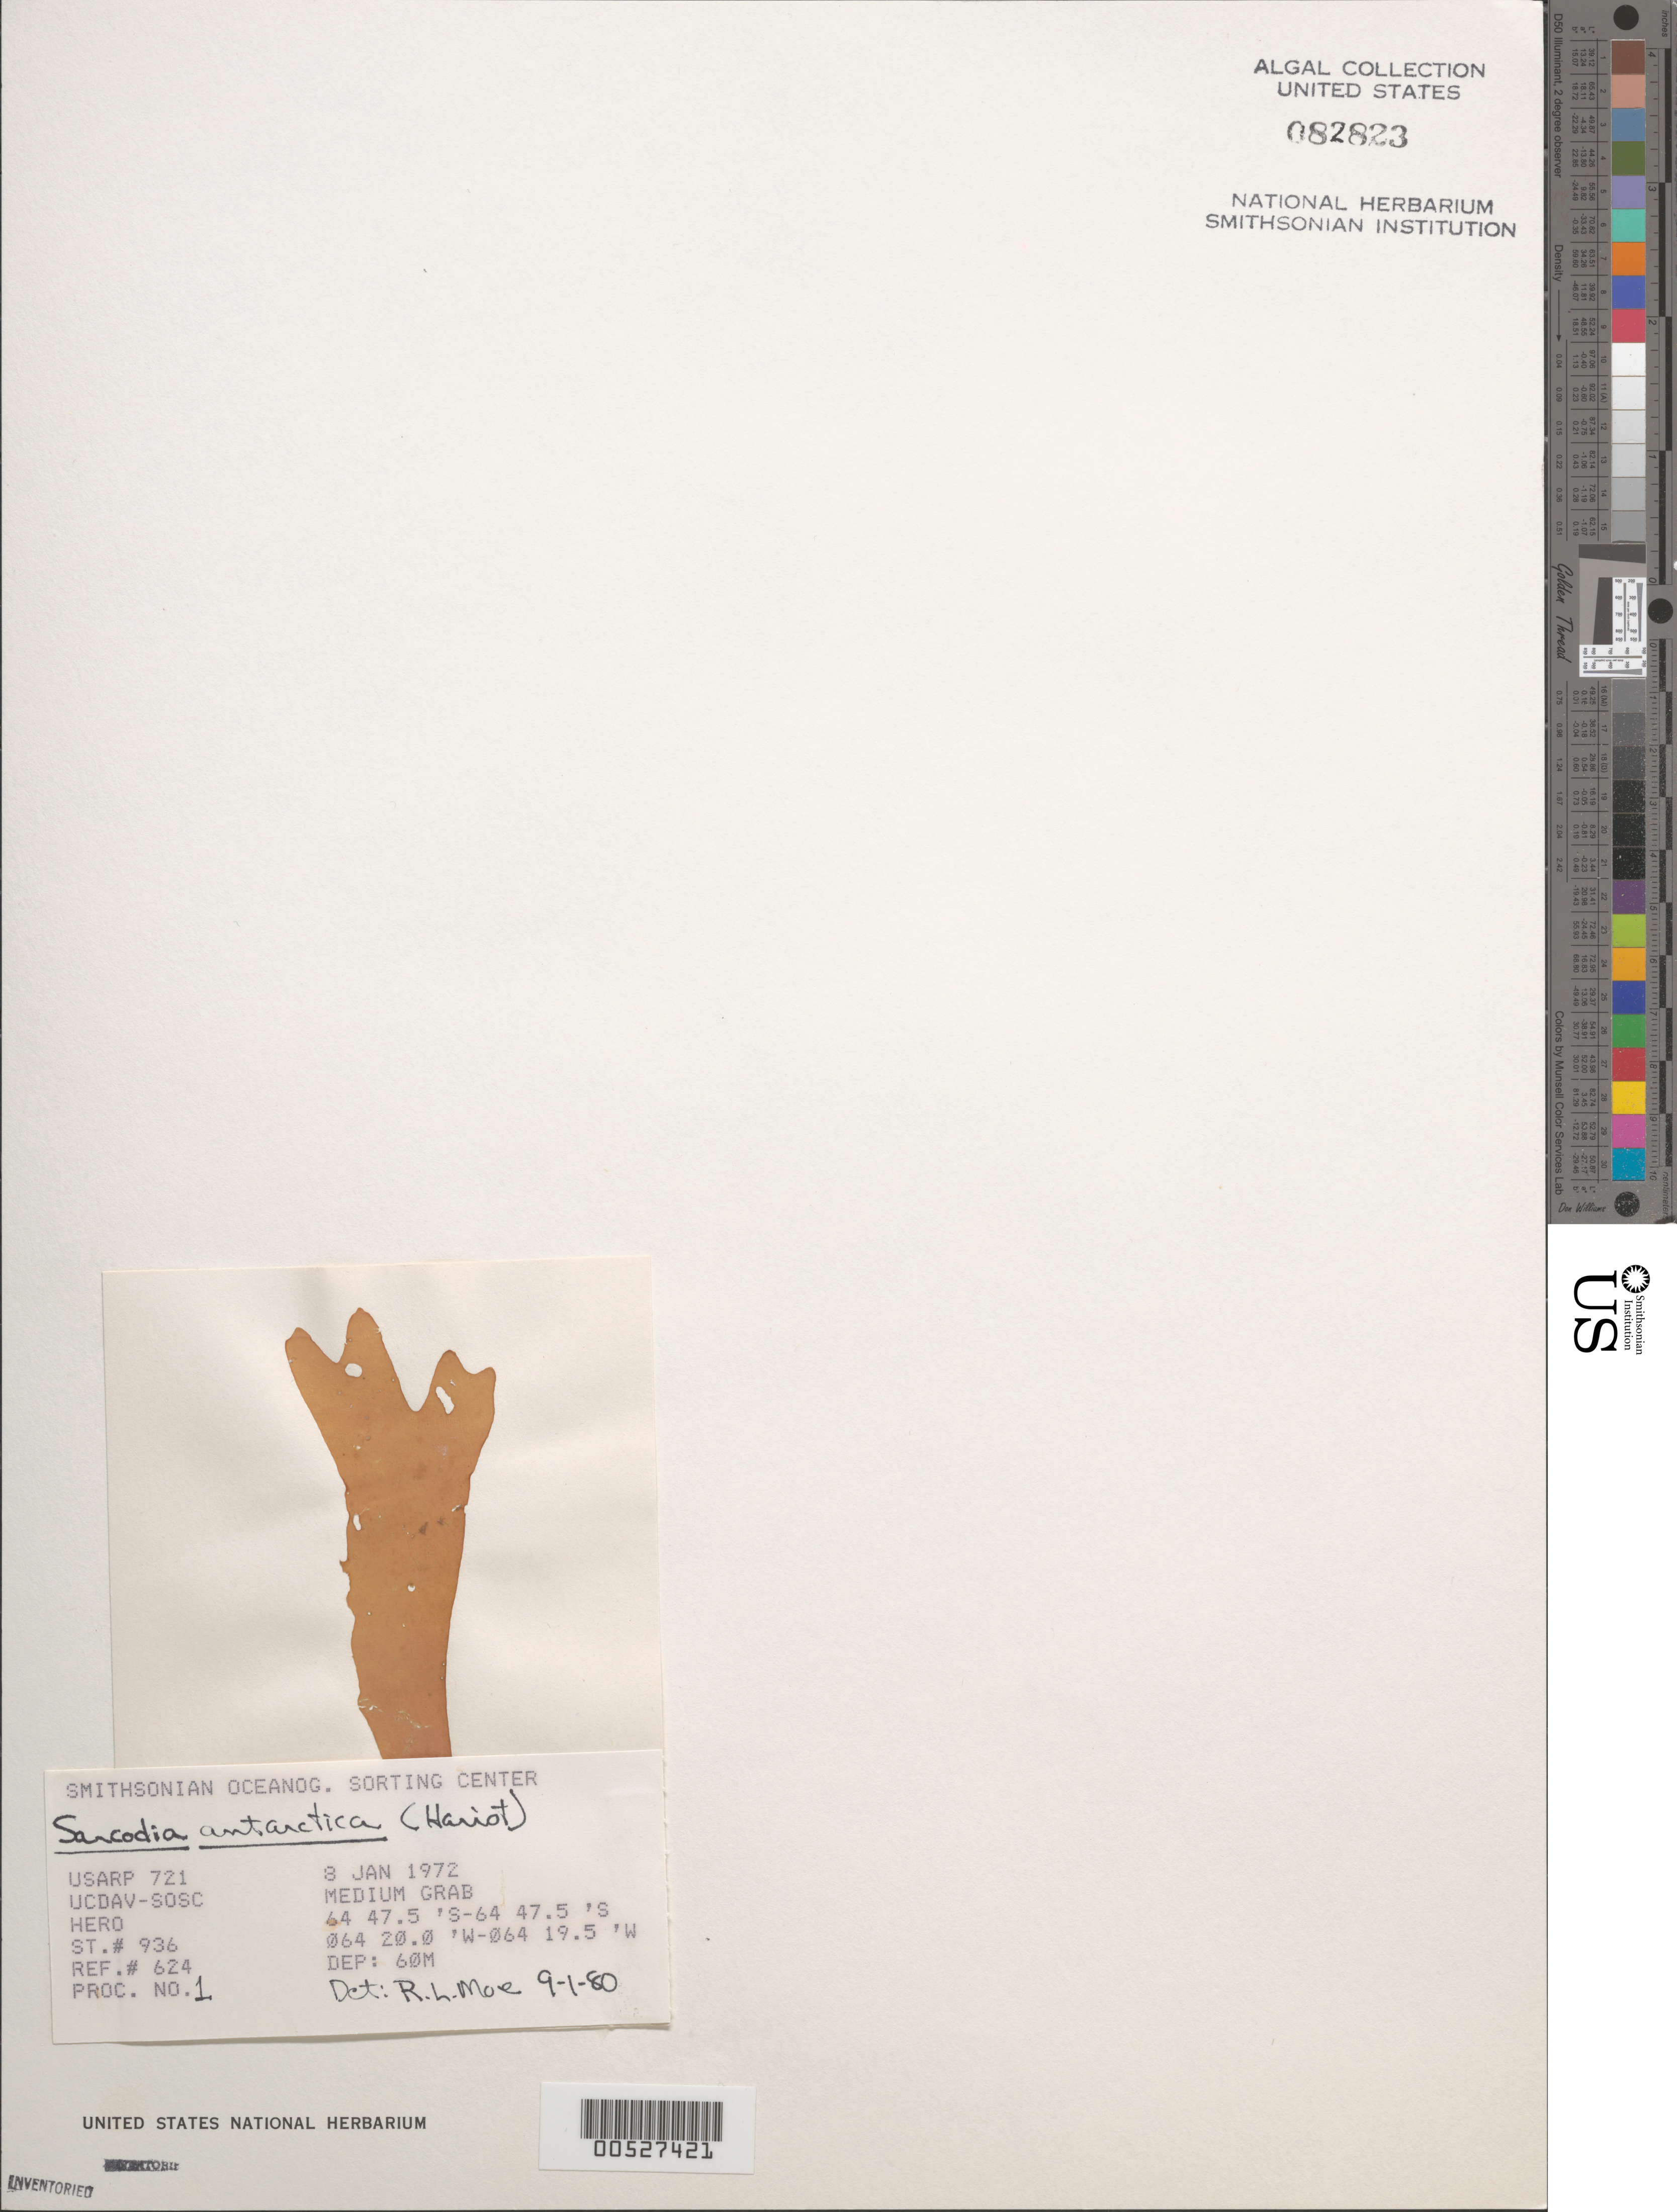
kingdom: Plantae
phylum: Rhodophyta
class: Florideophyceae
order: Gigartinales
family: Sarcodiaceae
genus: Sarcodia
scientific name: Sarcodia antarctica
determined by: Moe, R. L.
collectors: UC Davis-SOSC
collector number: Station 936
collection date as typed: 08 Jan 1972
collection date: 1972-01-08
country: Antarctica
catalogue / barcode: US 82823